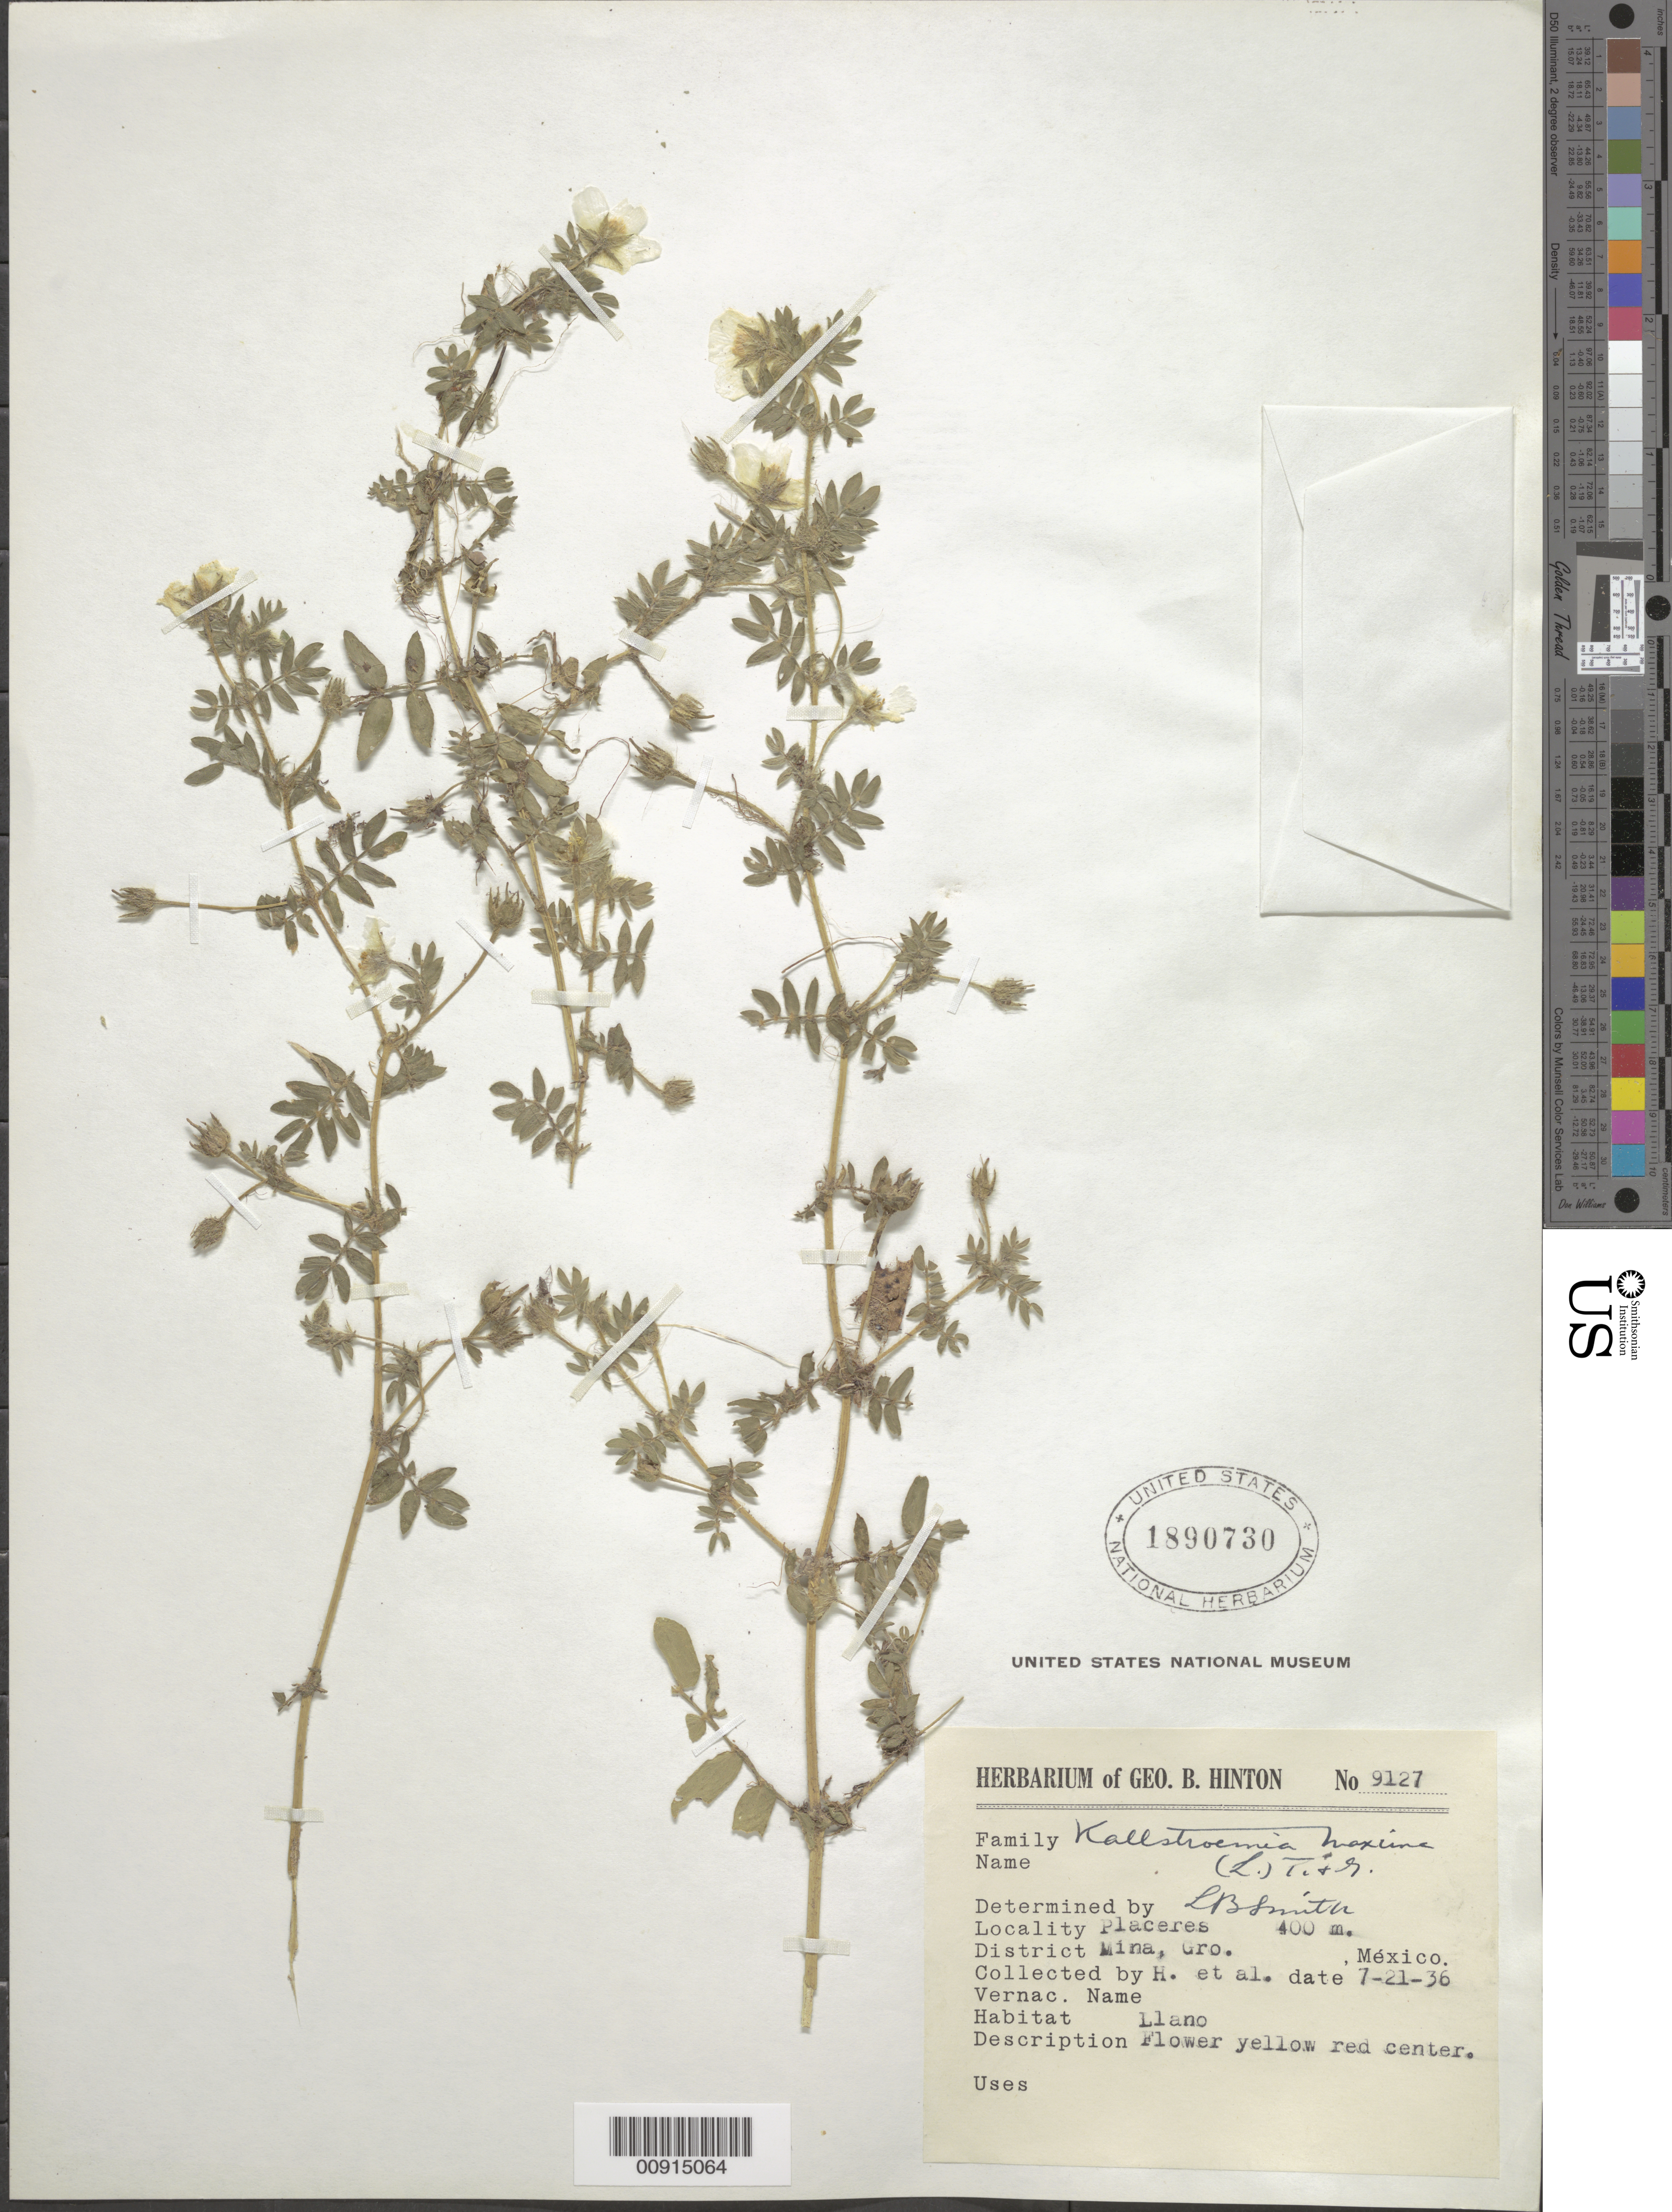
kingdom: Plantae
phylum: Tracheophyta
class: Magnoliopsida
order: Zygophyllales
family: Zygophyllaceae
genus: Kallstroemia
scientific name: Kallstroemia maxima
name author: (L.) Hook. & Arn.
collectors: G. B. Hinton & et al.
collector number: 9127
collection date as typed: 21 Jul 1936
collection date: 1936-07-21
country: Mexico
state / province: Guerrero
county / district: Mina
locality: Placeres, District Mina, Guerrero.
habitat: Llano.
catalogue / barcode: US 1890730